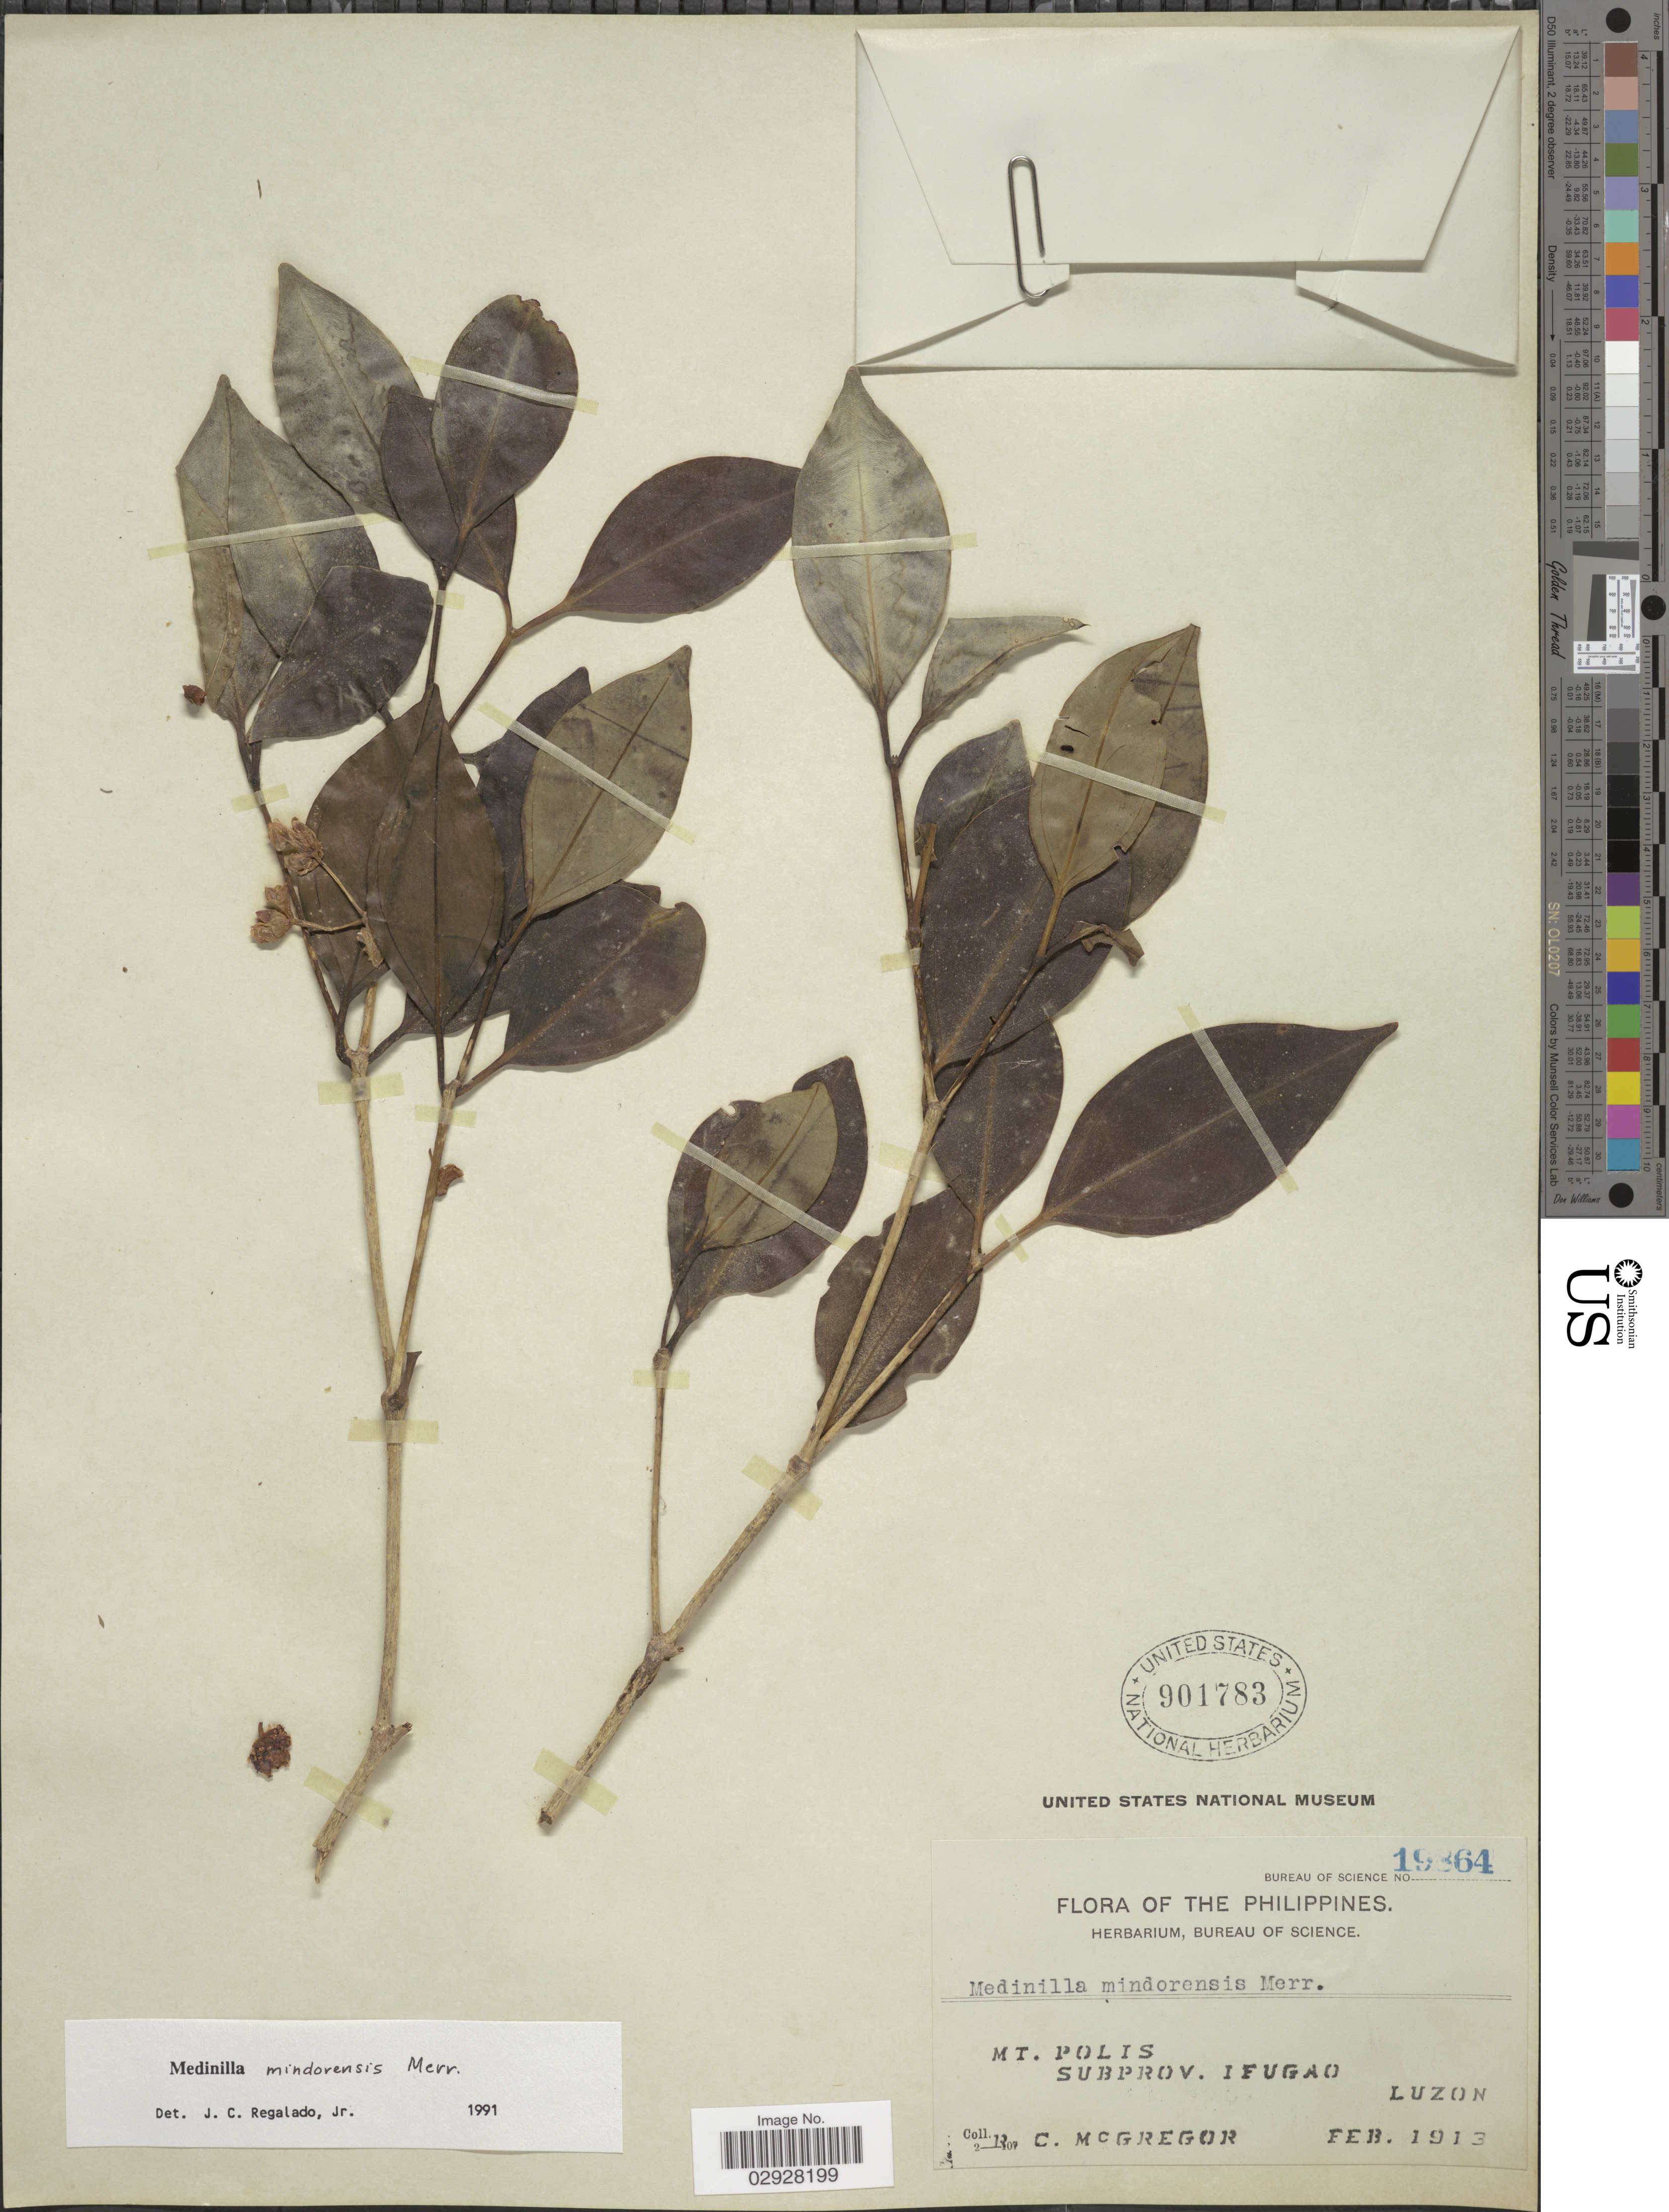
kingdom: Plantae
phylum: Tracheophyta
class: Magnoliopsida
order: Myrtales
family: Melastomataceae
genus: Medinilla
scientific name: Medinilla mindorensis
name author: Merr.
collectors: R. C. McGregor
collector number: Bureau of Science 19864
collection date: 1913-02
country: Philippines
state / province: Cordillera (Administrative Region)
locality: Mt. Polis, Subprov. Ifugao, Luzon.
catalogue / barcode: US 901783